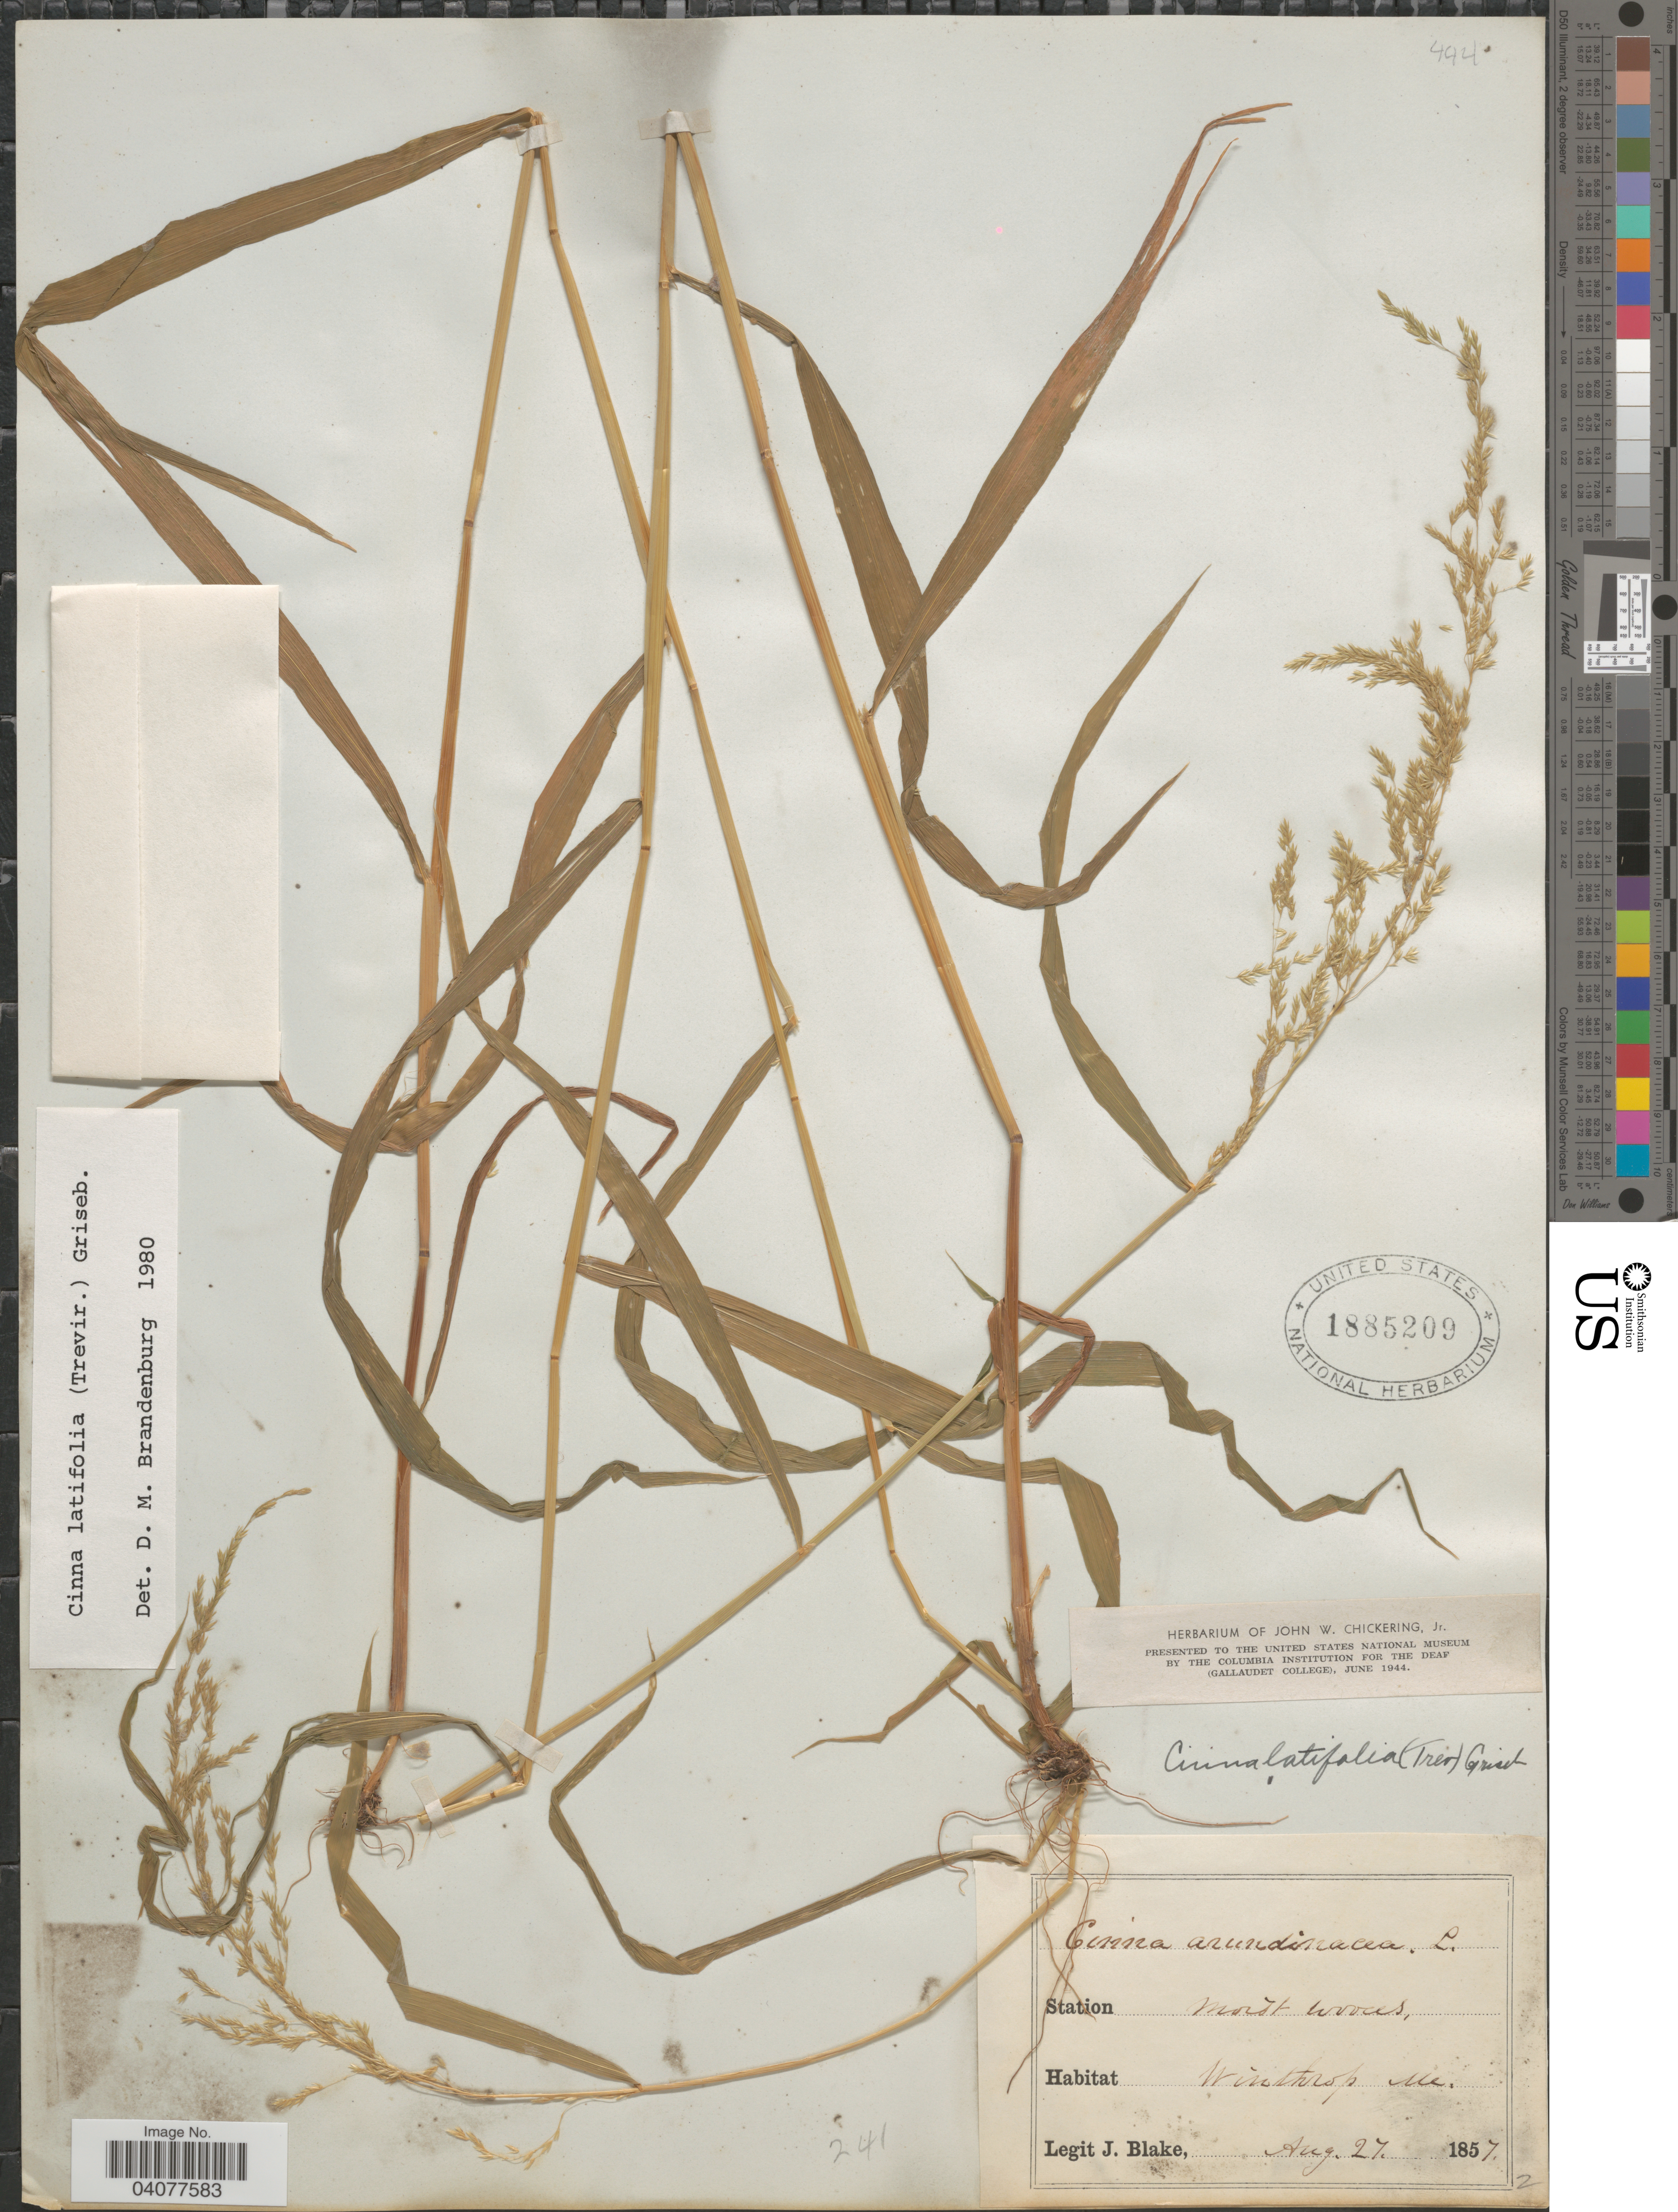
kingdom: Plantae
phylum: Tracheophyta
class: Liliopsida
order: Poales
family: Poaceae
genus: Cinna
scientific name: Cinna latifolia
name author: (Trevir. ex Goeppert) Griseb.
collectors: J. Blake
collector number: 241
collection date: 1857-08-27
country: United States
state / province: Maine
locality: Moist woods. Winthrop.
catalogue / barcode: US 1885209